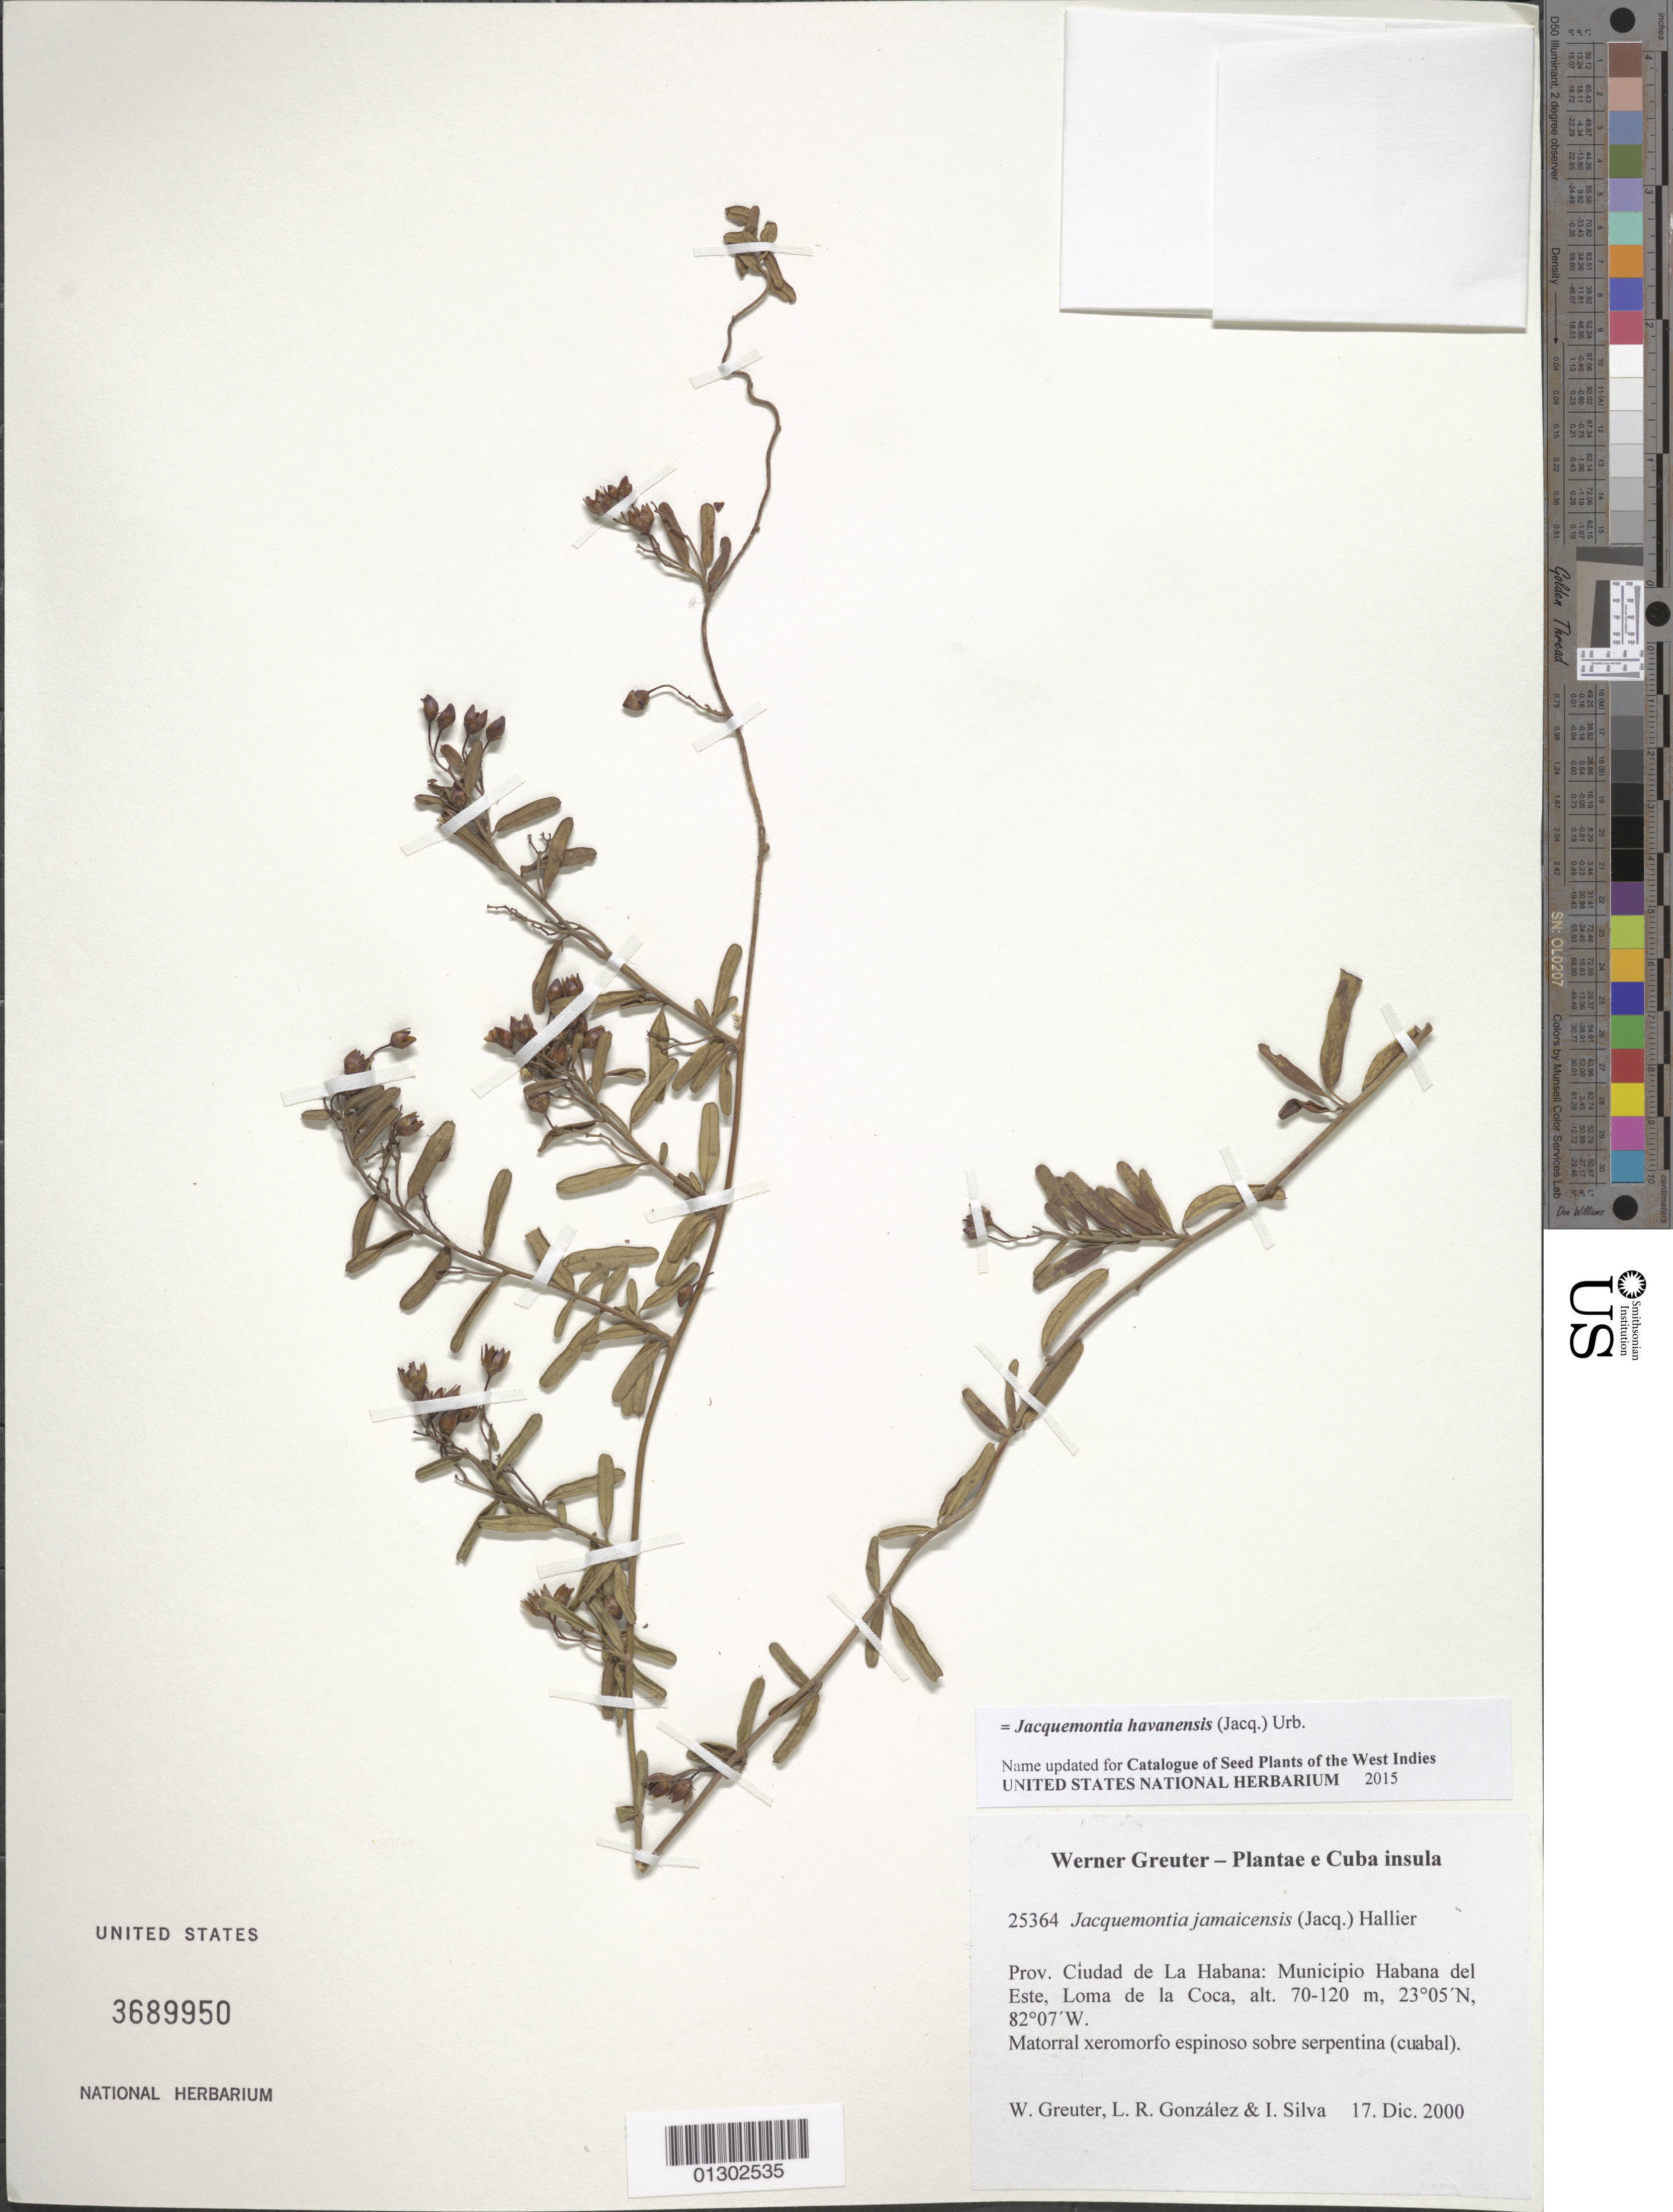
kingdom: Plantae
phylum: Tracheophyta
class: Magnoliopsida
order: Solanales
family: Convolvulaceae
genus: Jacquemontia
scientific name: Jacquemontia havanensis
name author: (Jacq.) Urb.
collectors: W. R. Greuter, L. Gonzalez & I. Silva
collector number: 25364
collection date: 2000-12-17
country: Cuba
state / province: La Habana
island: Cuba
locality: Municipio Habana del Este, Loma de la Coca.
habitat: Matorral xeromorfo espinoso sobre serpentina (cuabal).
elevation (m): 70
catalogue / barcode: US 3689950